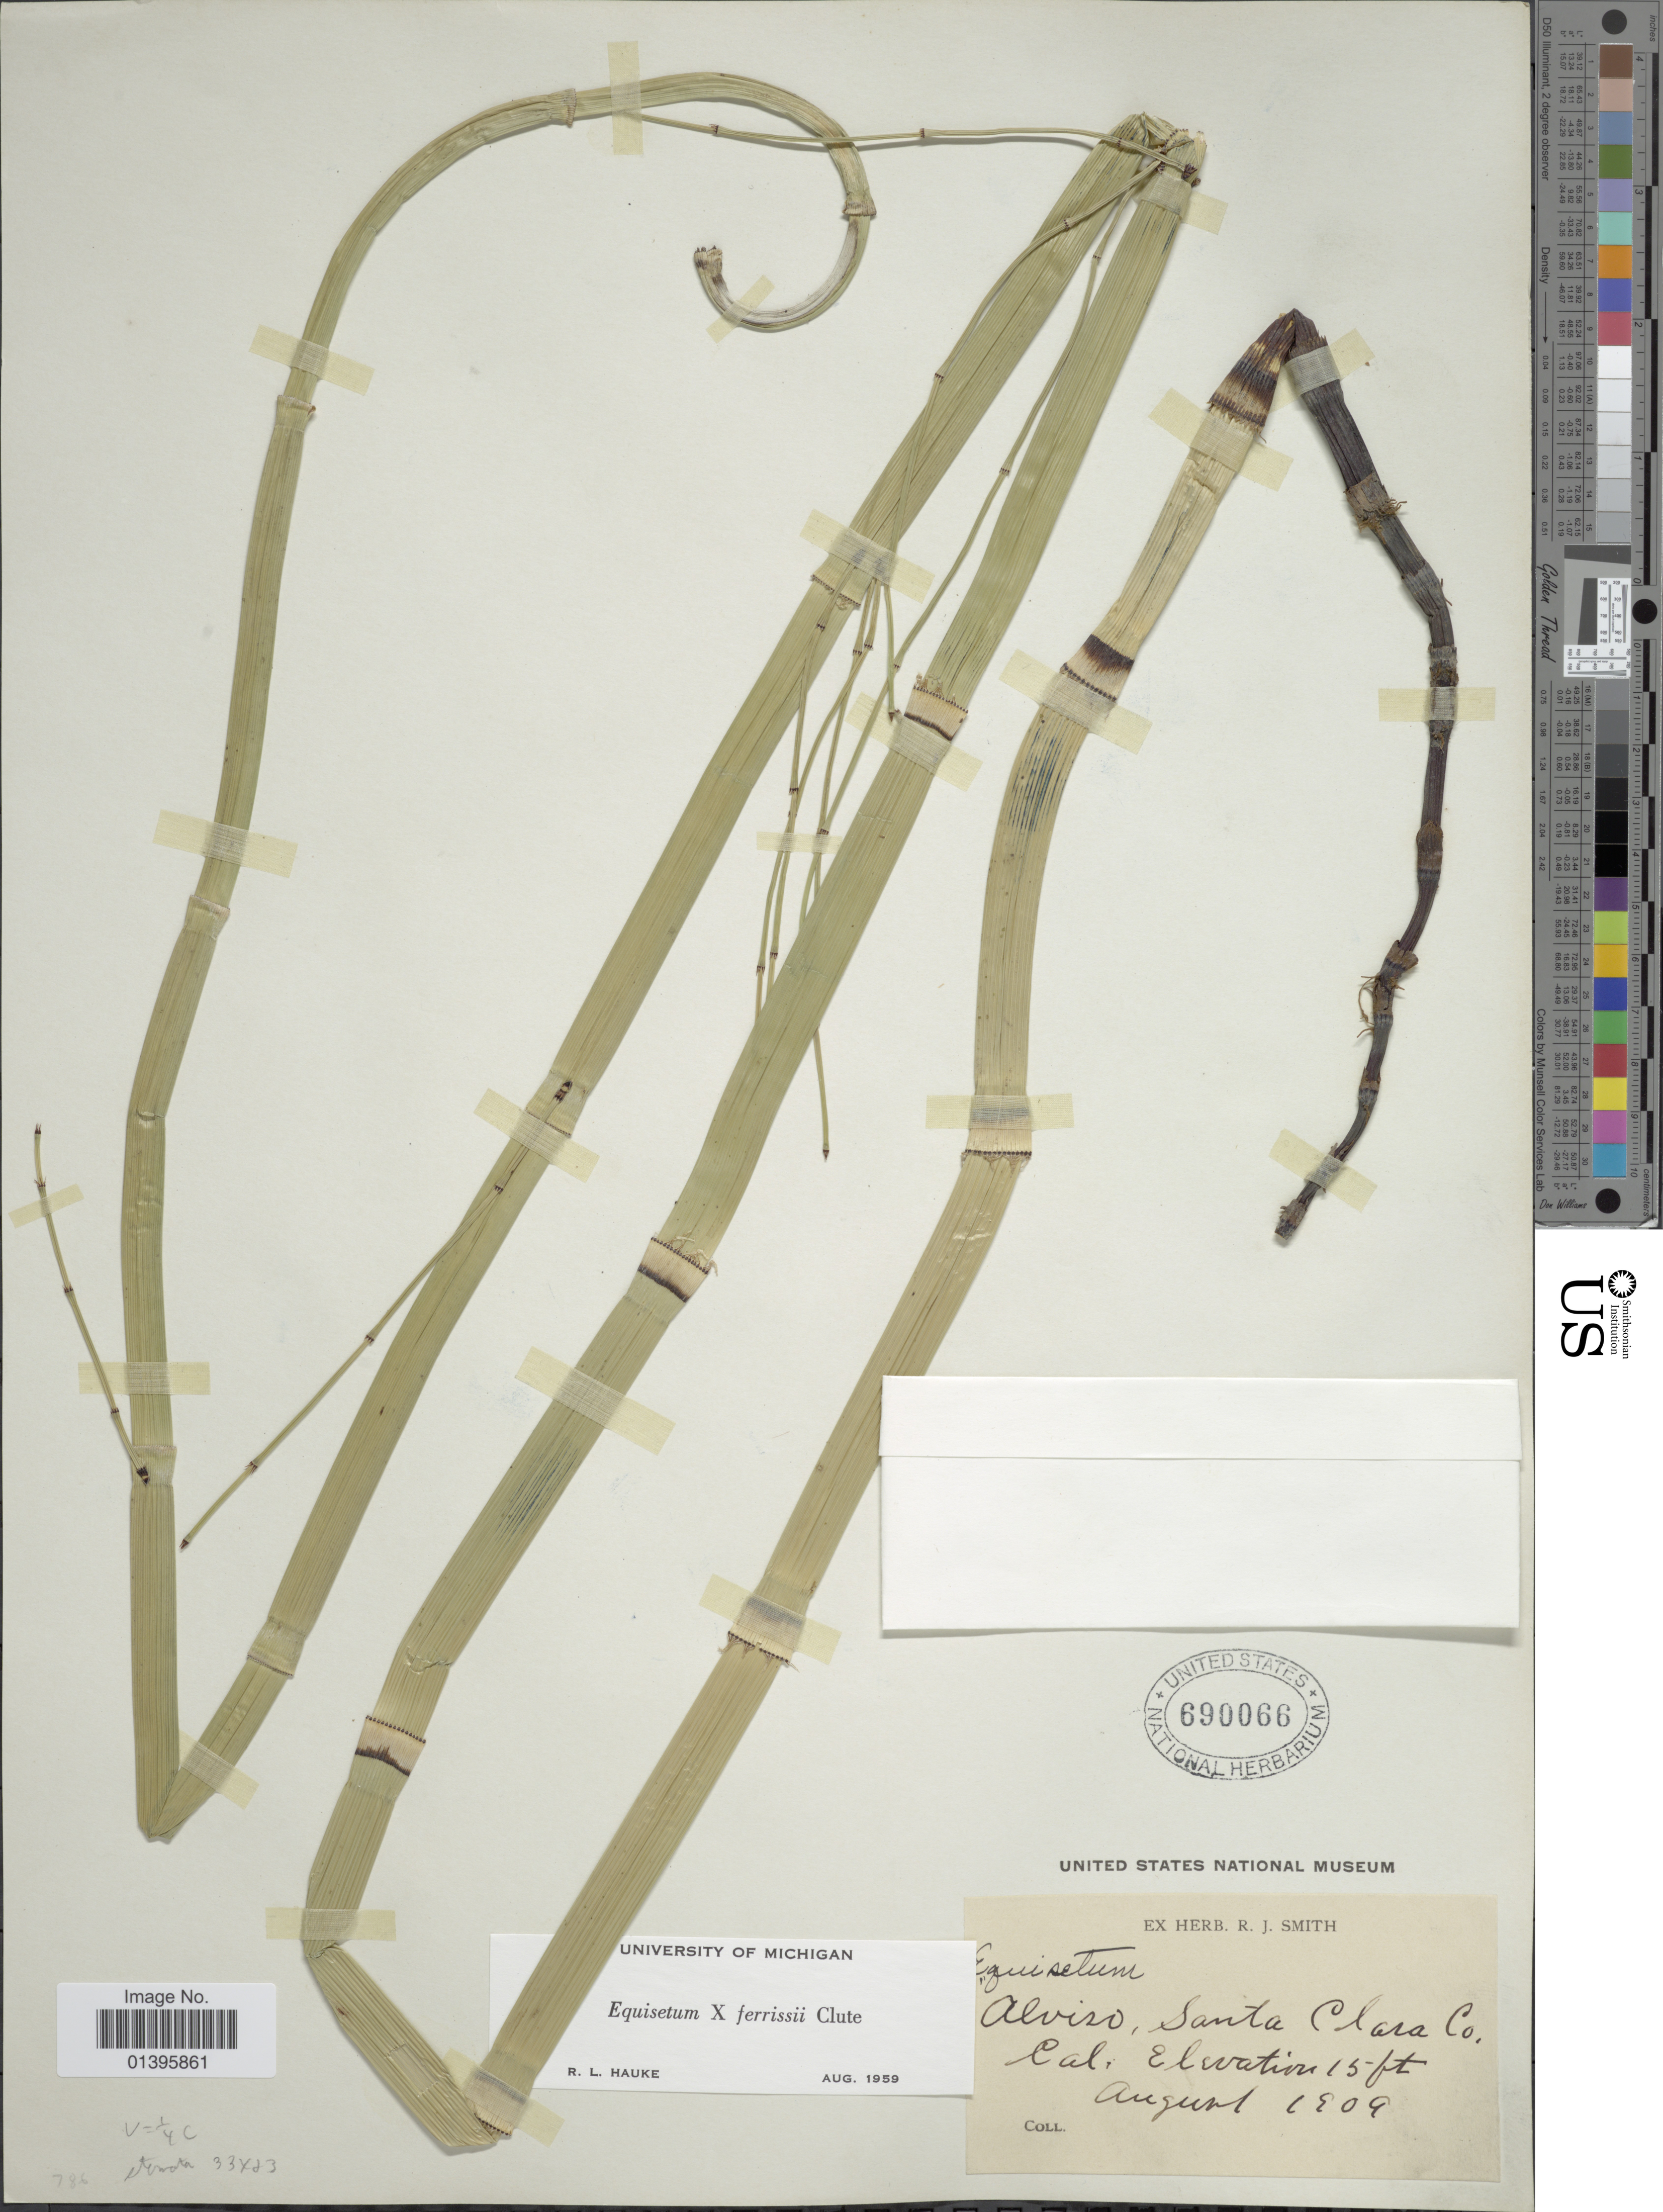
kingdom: Plantae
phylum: Tracheophyta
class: Polypodiopsida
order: Equisetales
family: Equisetaceae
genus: Equisetum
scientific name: Equisetum x ferrissii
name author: Clute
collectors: R. J. Smith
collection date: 1909-08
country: United States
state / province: California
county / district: Santa Clara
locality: Alvizo, Santa Clara Co.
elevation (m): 5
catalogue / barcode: US 690066